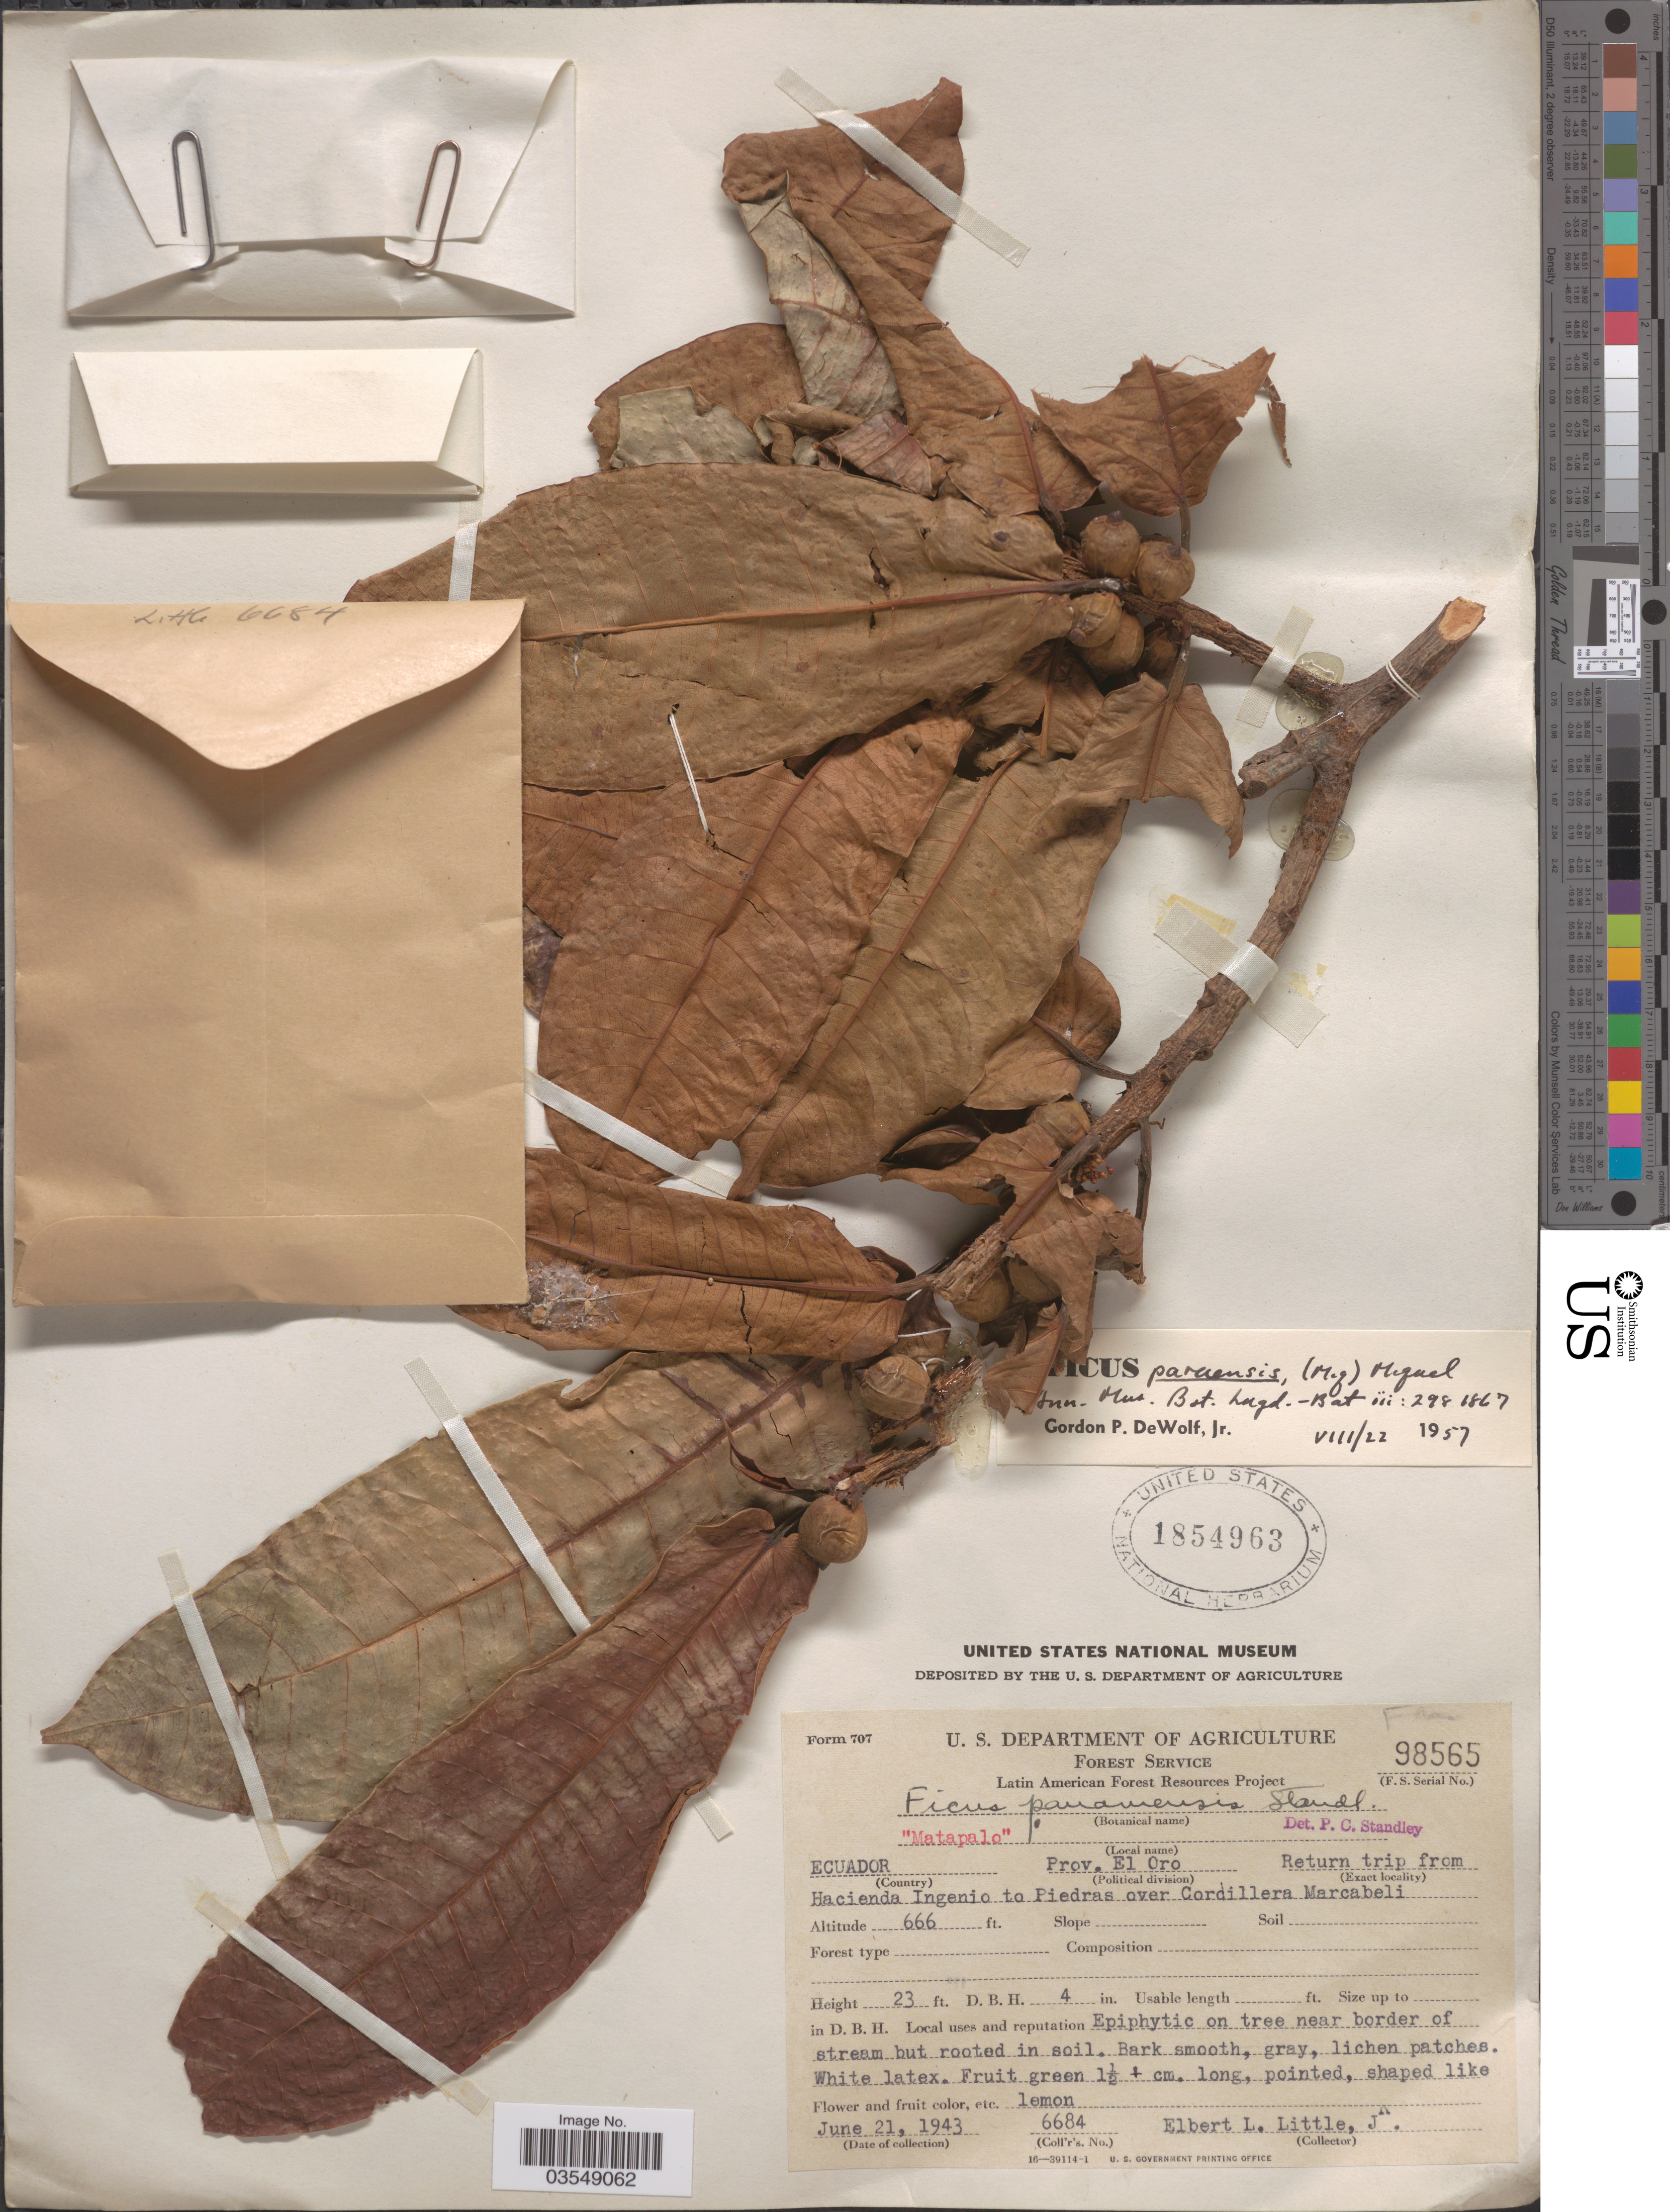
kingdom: Plantae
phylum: Tracheophyta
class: Magnoliopsida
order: Rosales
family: Moraceae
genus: Ficus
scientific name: Ficus paraensis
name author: (Miq.) Miq.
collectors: E. L. Little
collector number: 6684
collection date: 1943-06-21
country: Ecuador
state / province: El Oro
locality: Return trip from Hacienda Ingenio to Piedras over Cordillera Marcabeli.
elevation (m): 203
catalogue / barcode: US 1854963